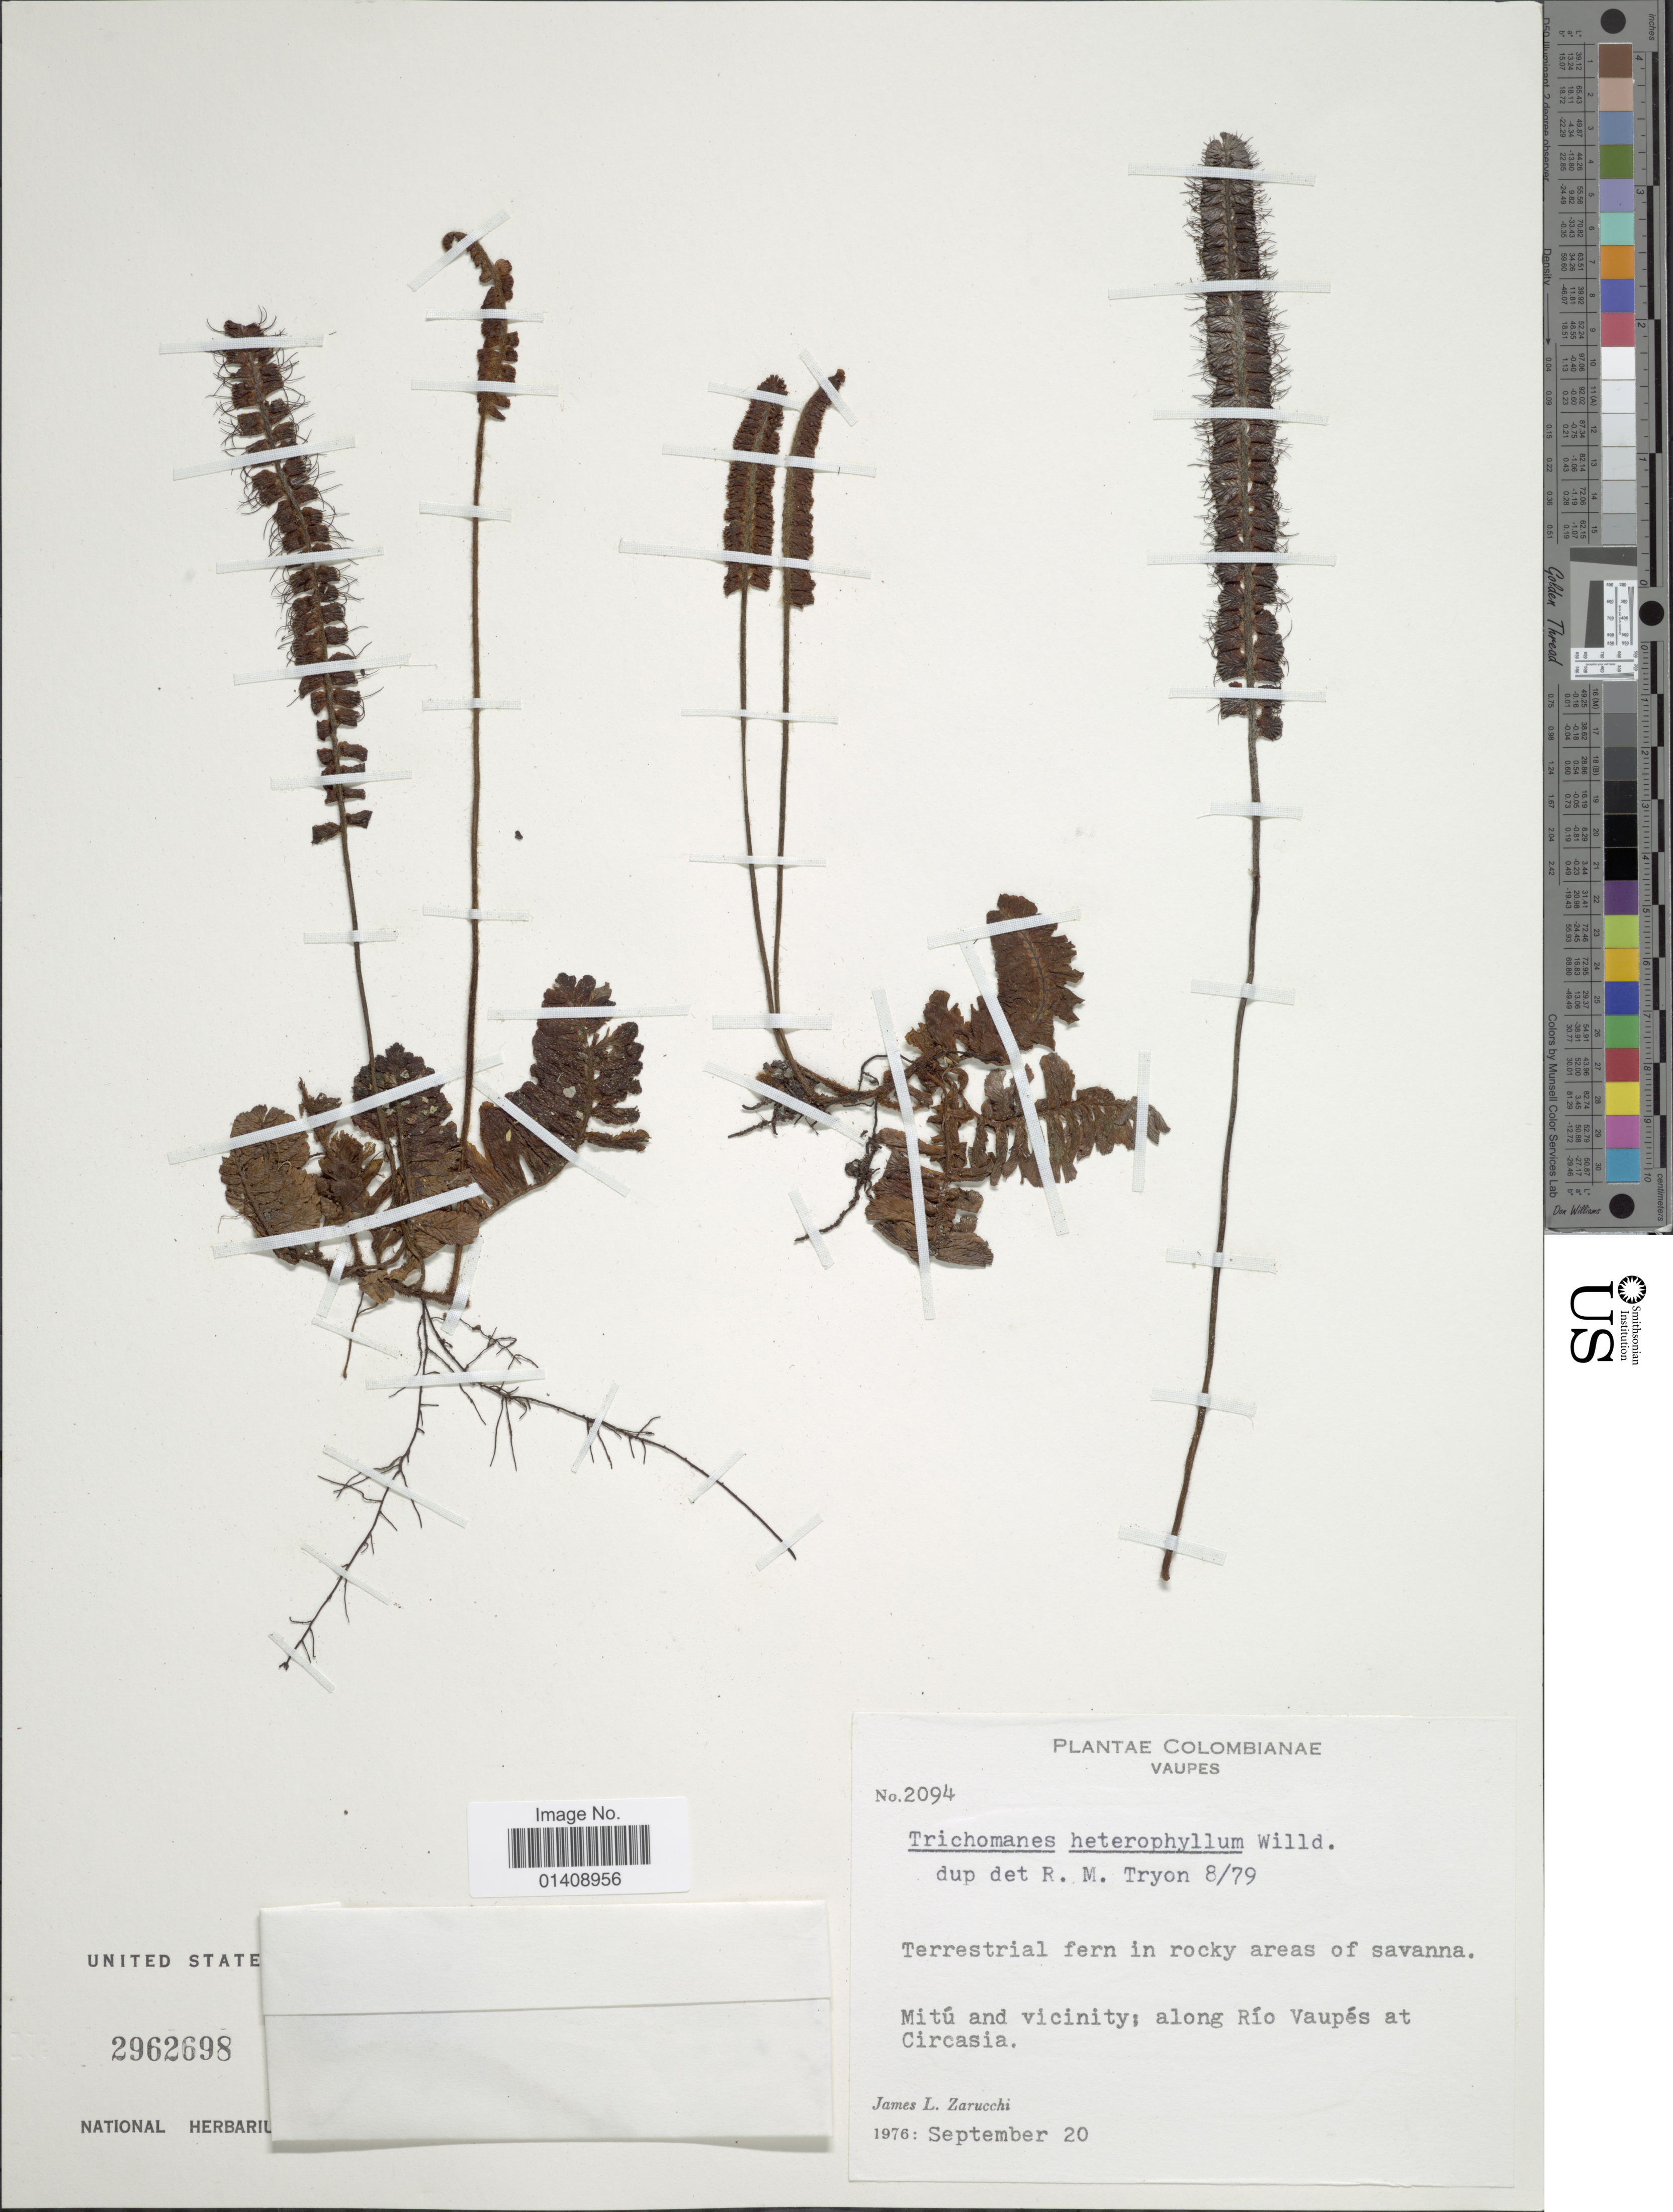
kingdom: Plantae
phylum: Tracheophyta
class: Polypodiopsida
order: Hymenophyllales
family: Hymenophyllaceae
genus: Trichomanes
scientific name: Trichomanes humboldtii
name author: (Bosch) Lellinger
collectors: J. L. Zarucchi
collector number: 2094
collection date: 1976-09-20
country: Colombia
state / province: Vaupés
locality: Mitú and vicinity; along Río Vaupés at Circasia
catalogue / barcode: US 2962698